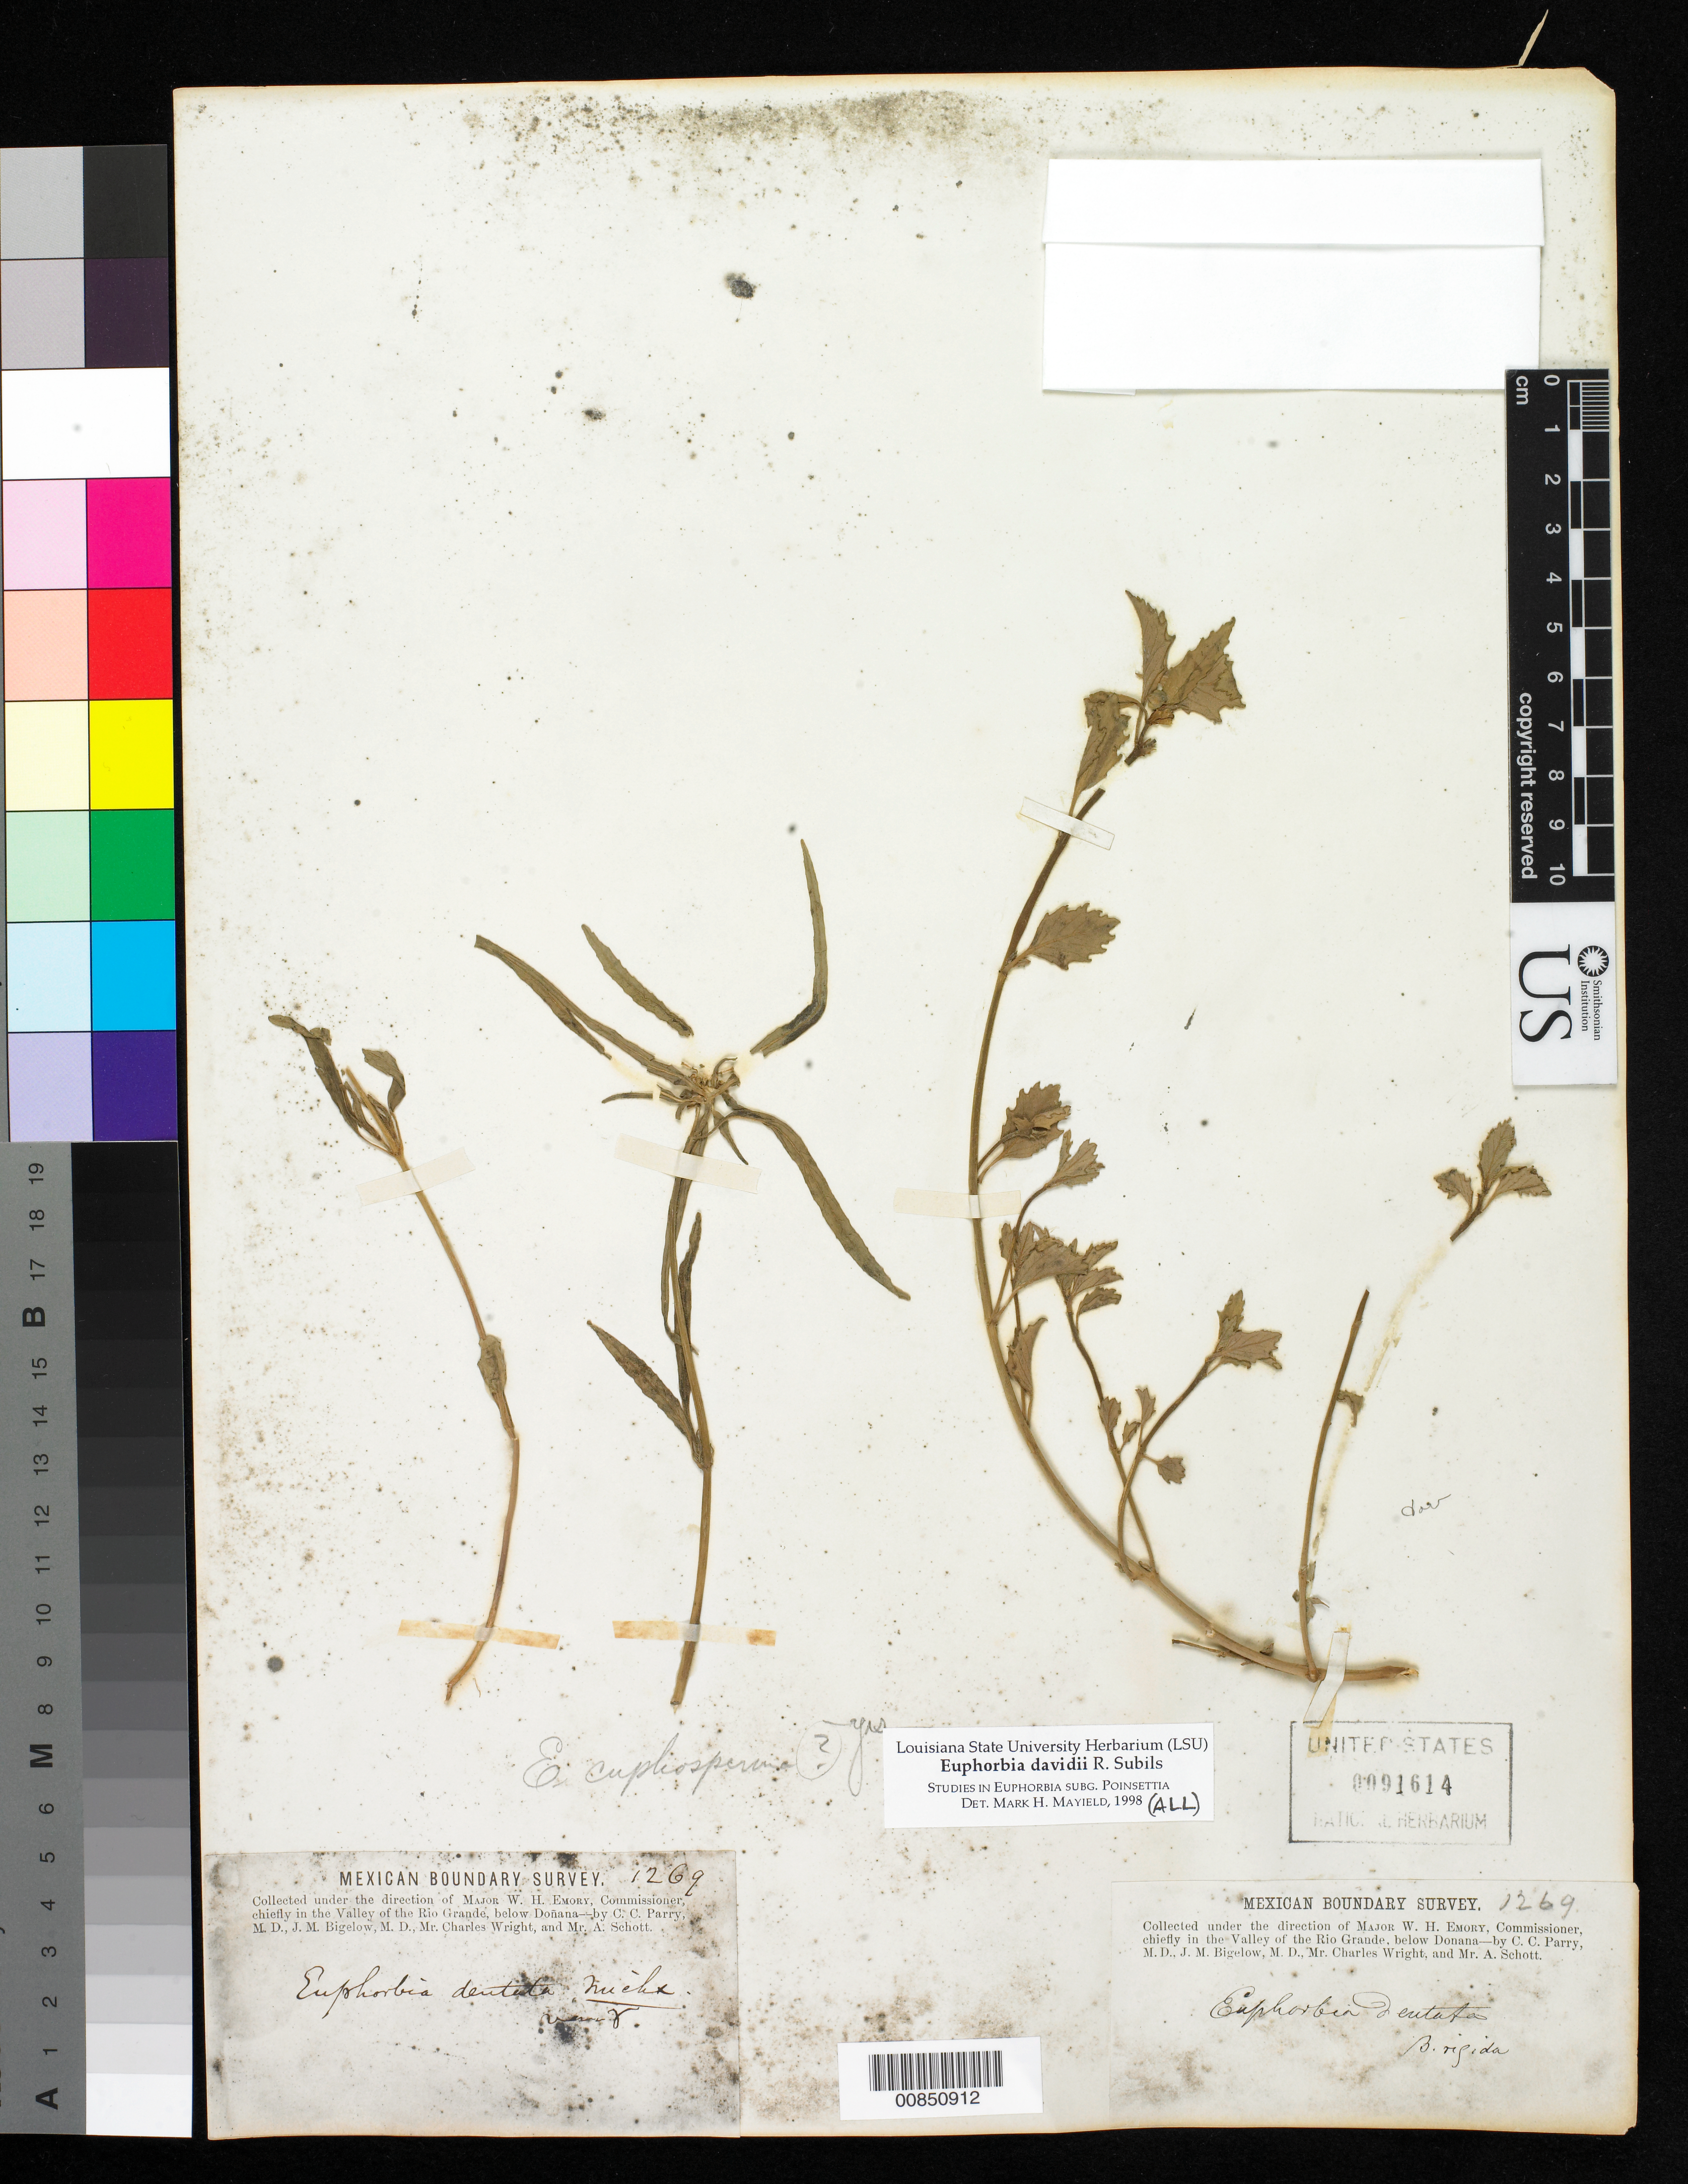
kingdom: Plantae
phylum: Tracheophyta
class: Magnoliopsida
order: Malpighiales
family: Euphorbiaceae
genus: Euphorbia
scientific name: Euphorbia davidii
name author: Subils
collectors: C. C. Parry, J. M. Bigelow, C. Wright & A. C. V. Schott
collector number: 1269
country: United States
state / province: New Mexico / Texas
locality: Valley of the Rio Grande, below Doñana.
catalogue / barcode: US 91614